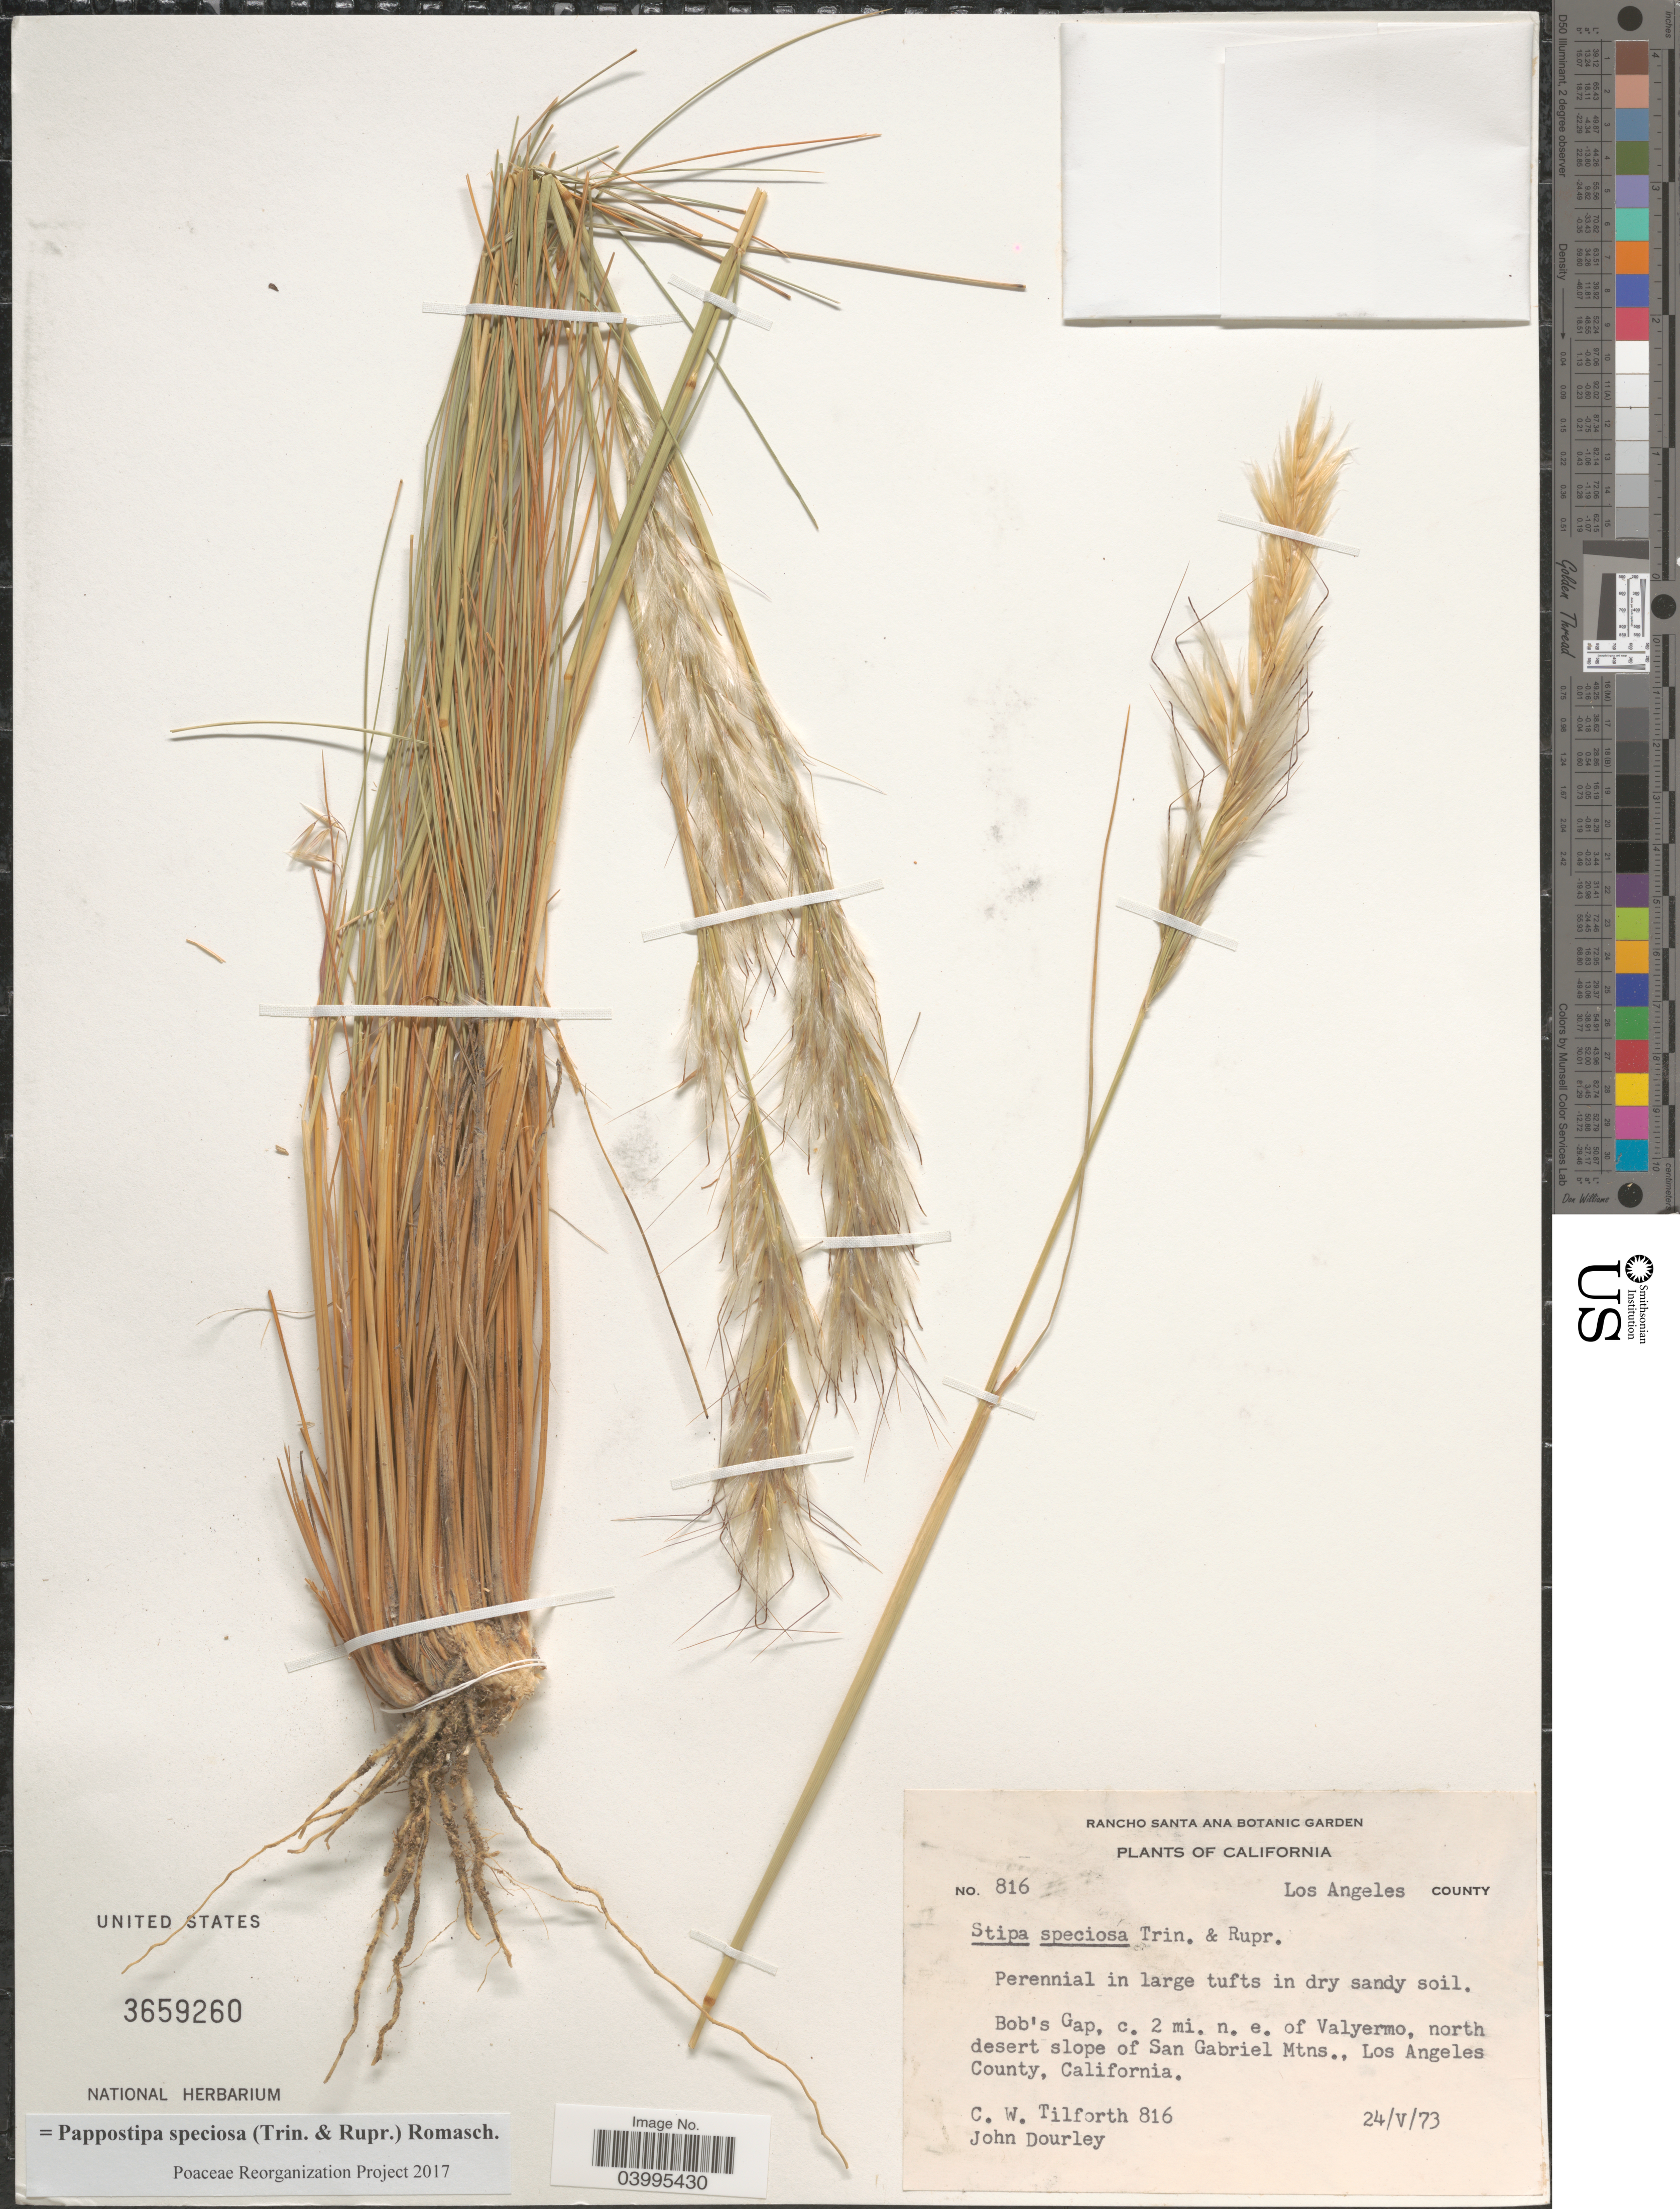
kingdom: Plantae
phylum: Tracheophyta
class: Liliopsida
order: Poales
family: Poaceae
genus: Pappostipa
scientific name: Pappostipa speciosa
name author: (Trin. & Rupr.) Romasch.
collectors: C. Tilforth & J. Dourley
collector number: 816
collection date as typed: Transcribed d/m/y: 24/5/73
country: United States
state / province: California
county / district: Los Angeles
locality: Los Angeles County. Bob's Gap, c. 2 mi. n. e. of Valyermo, north desert slope of San Gabriel Mtns.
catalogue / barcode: US 3659260